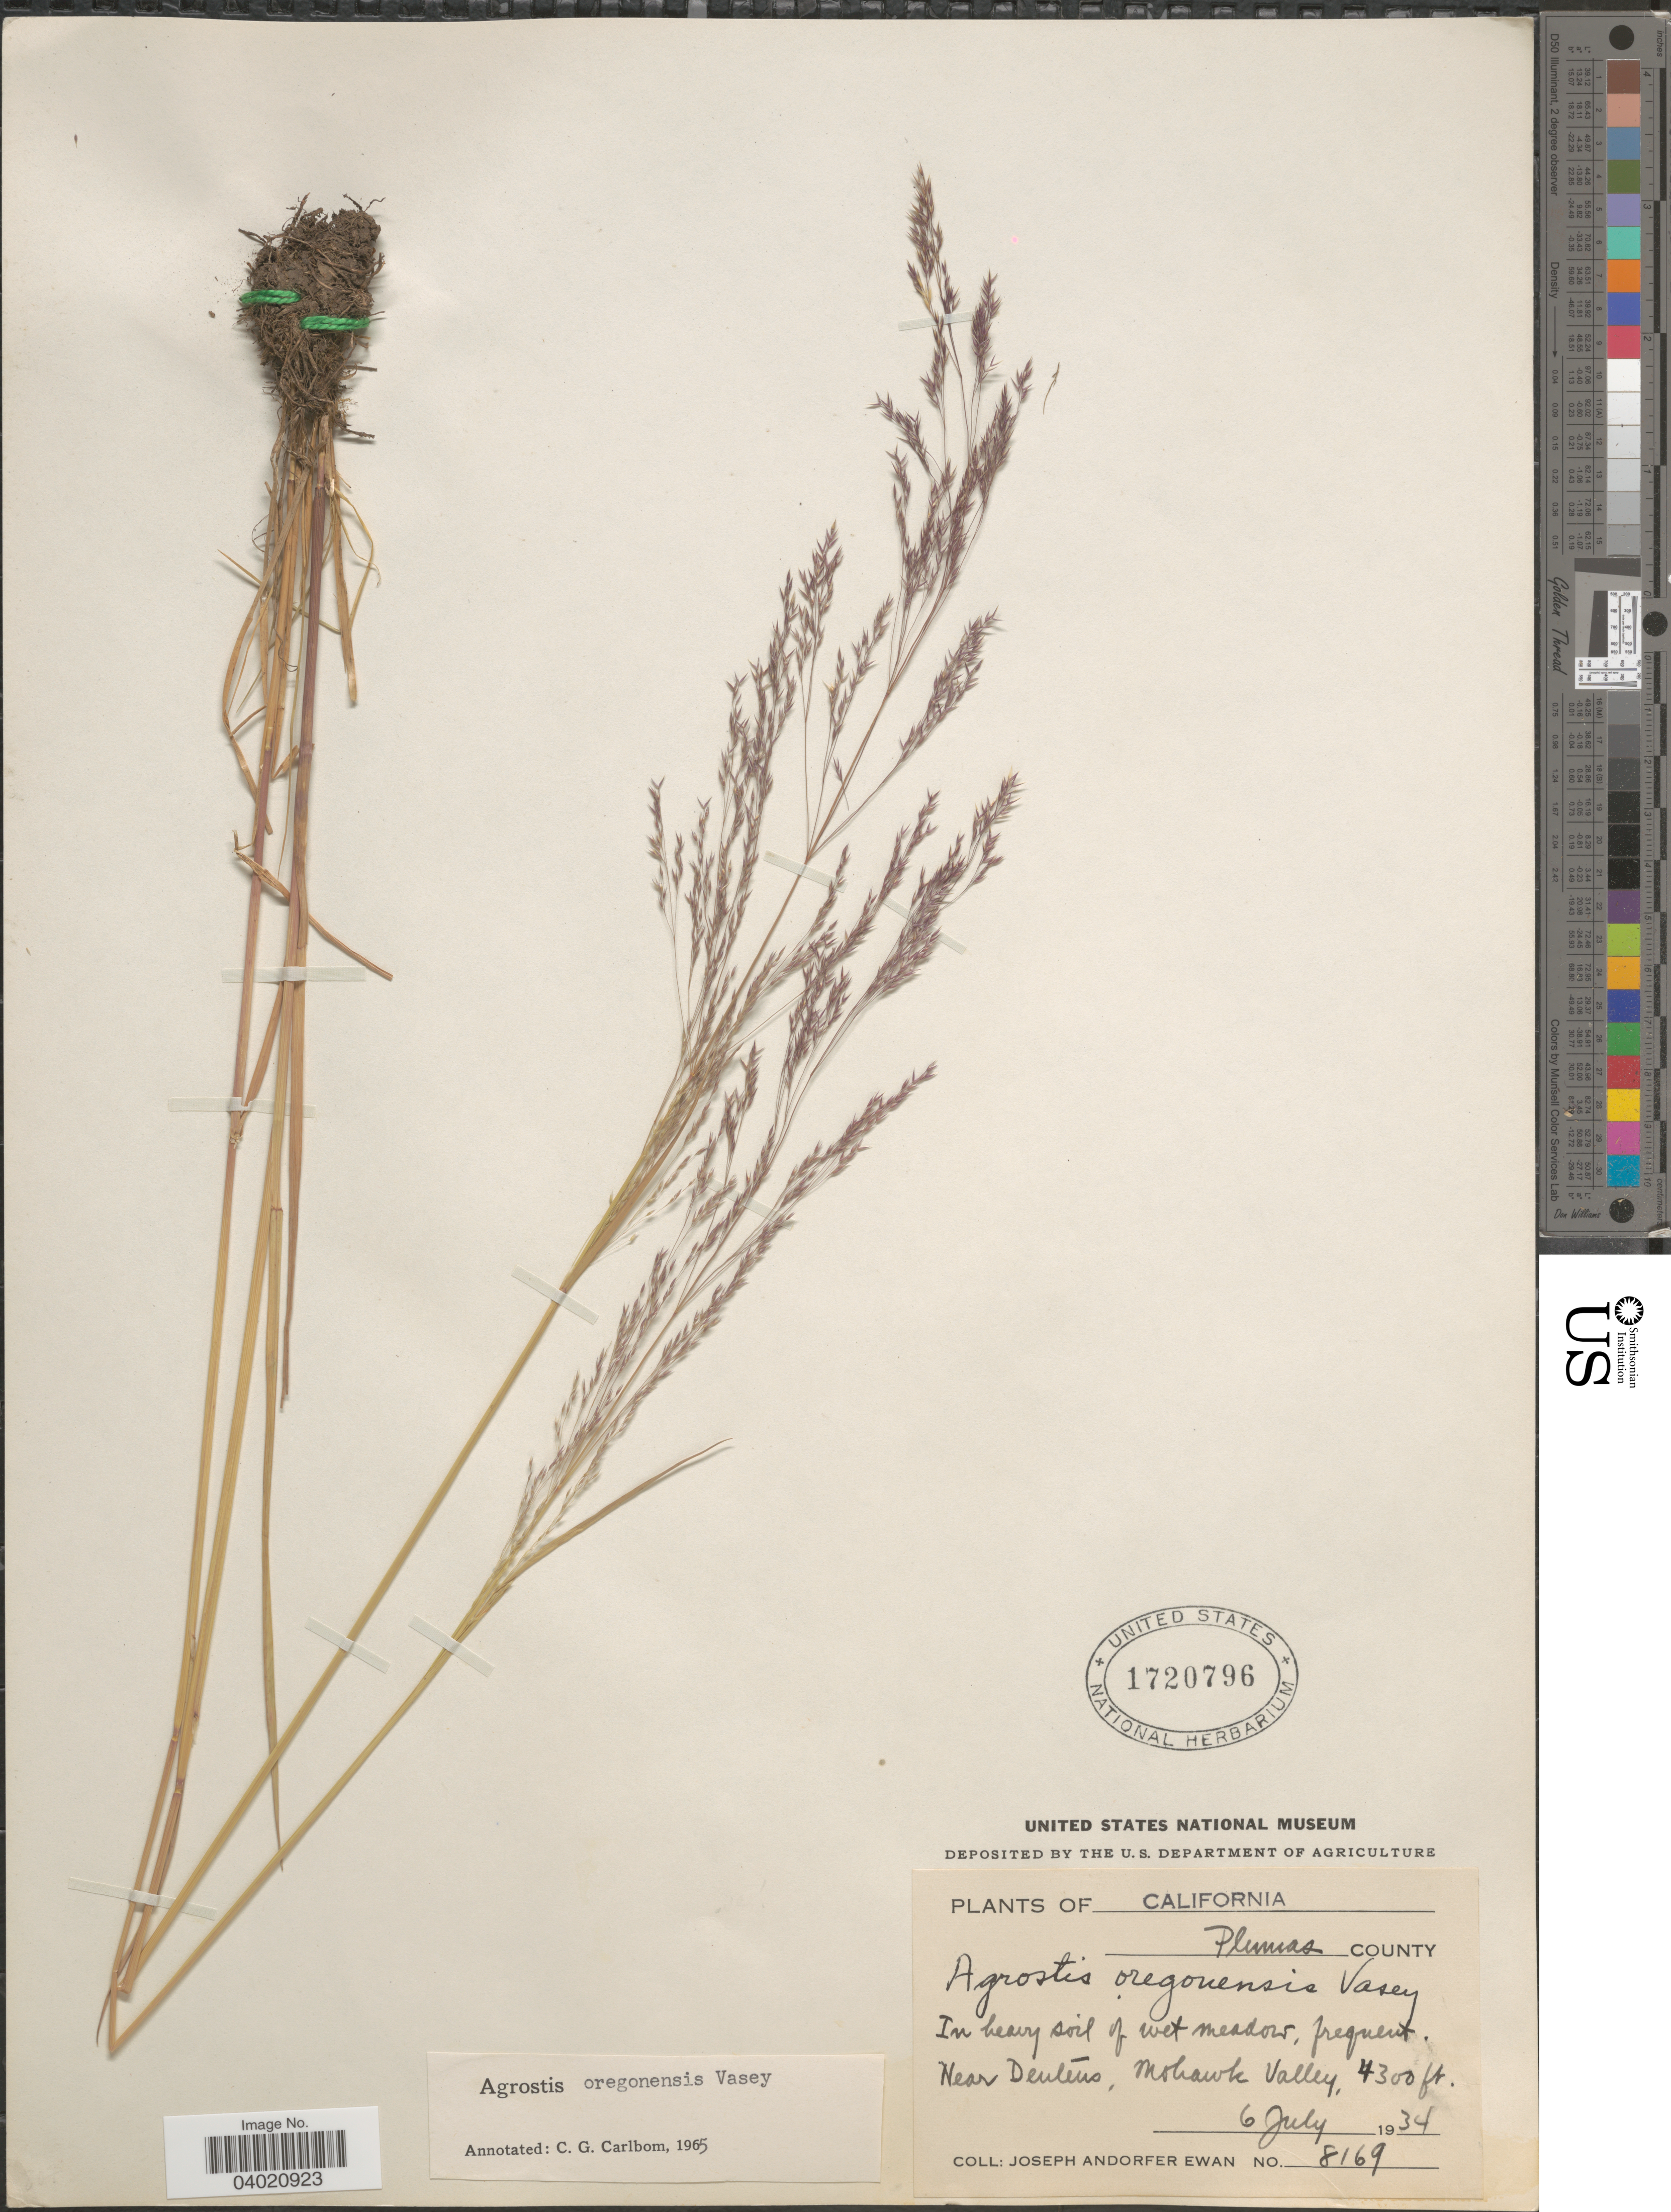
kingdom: Plantae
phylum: Tracheophyta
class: Liliopsida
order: Poales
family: Poaceae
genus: Agrostis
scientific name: Agrostis oregonensis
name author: Vasey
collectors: J. A. Ewan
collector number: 8169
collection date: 1934-07-06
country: United States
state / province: California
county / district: Plumas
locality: Plumas County. Near Dentens, Mohawk Valley.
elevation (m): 1311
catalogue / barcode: US 1720796